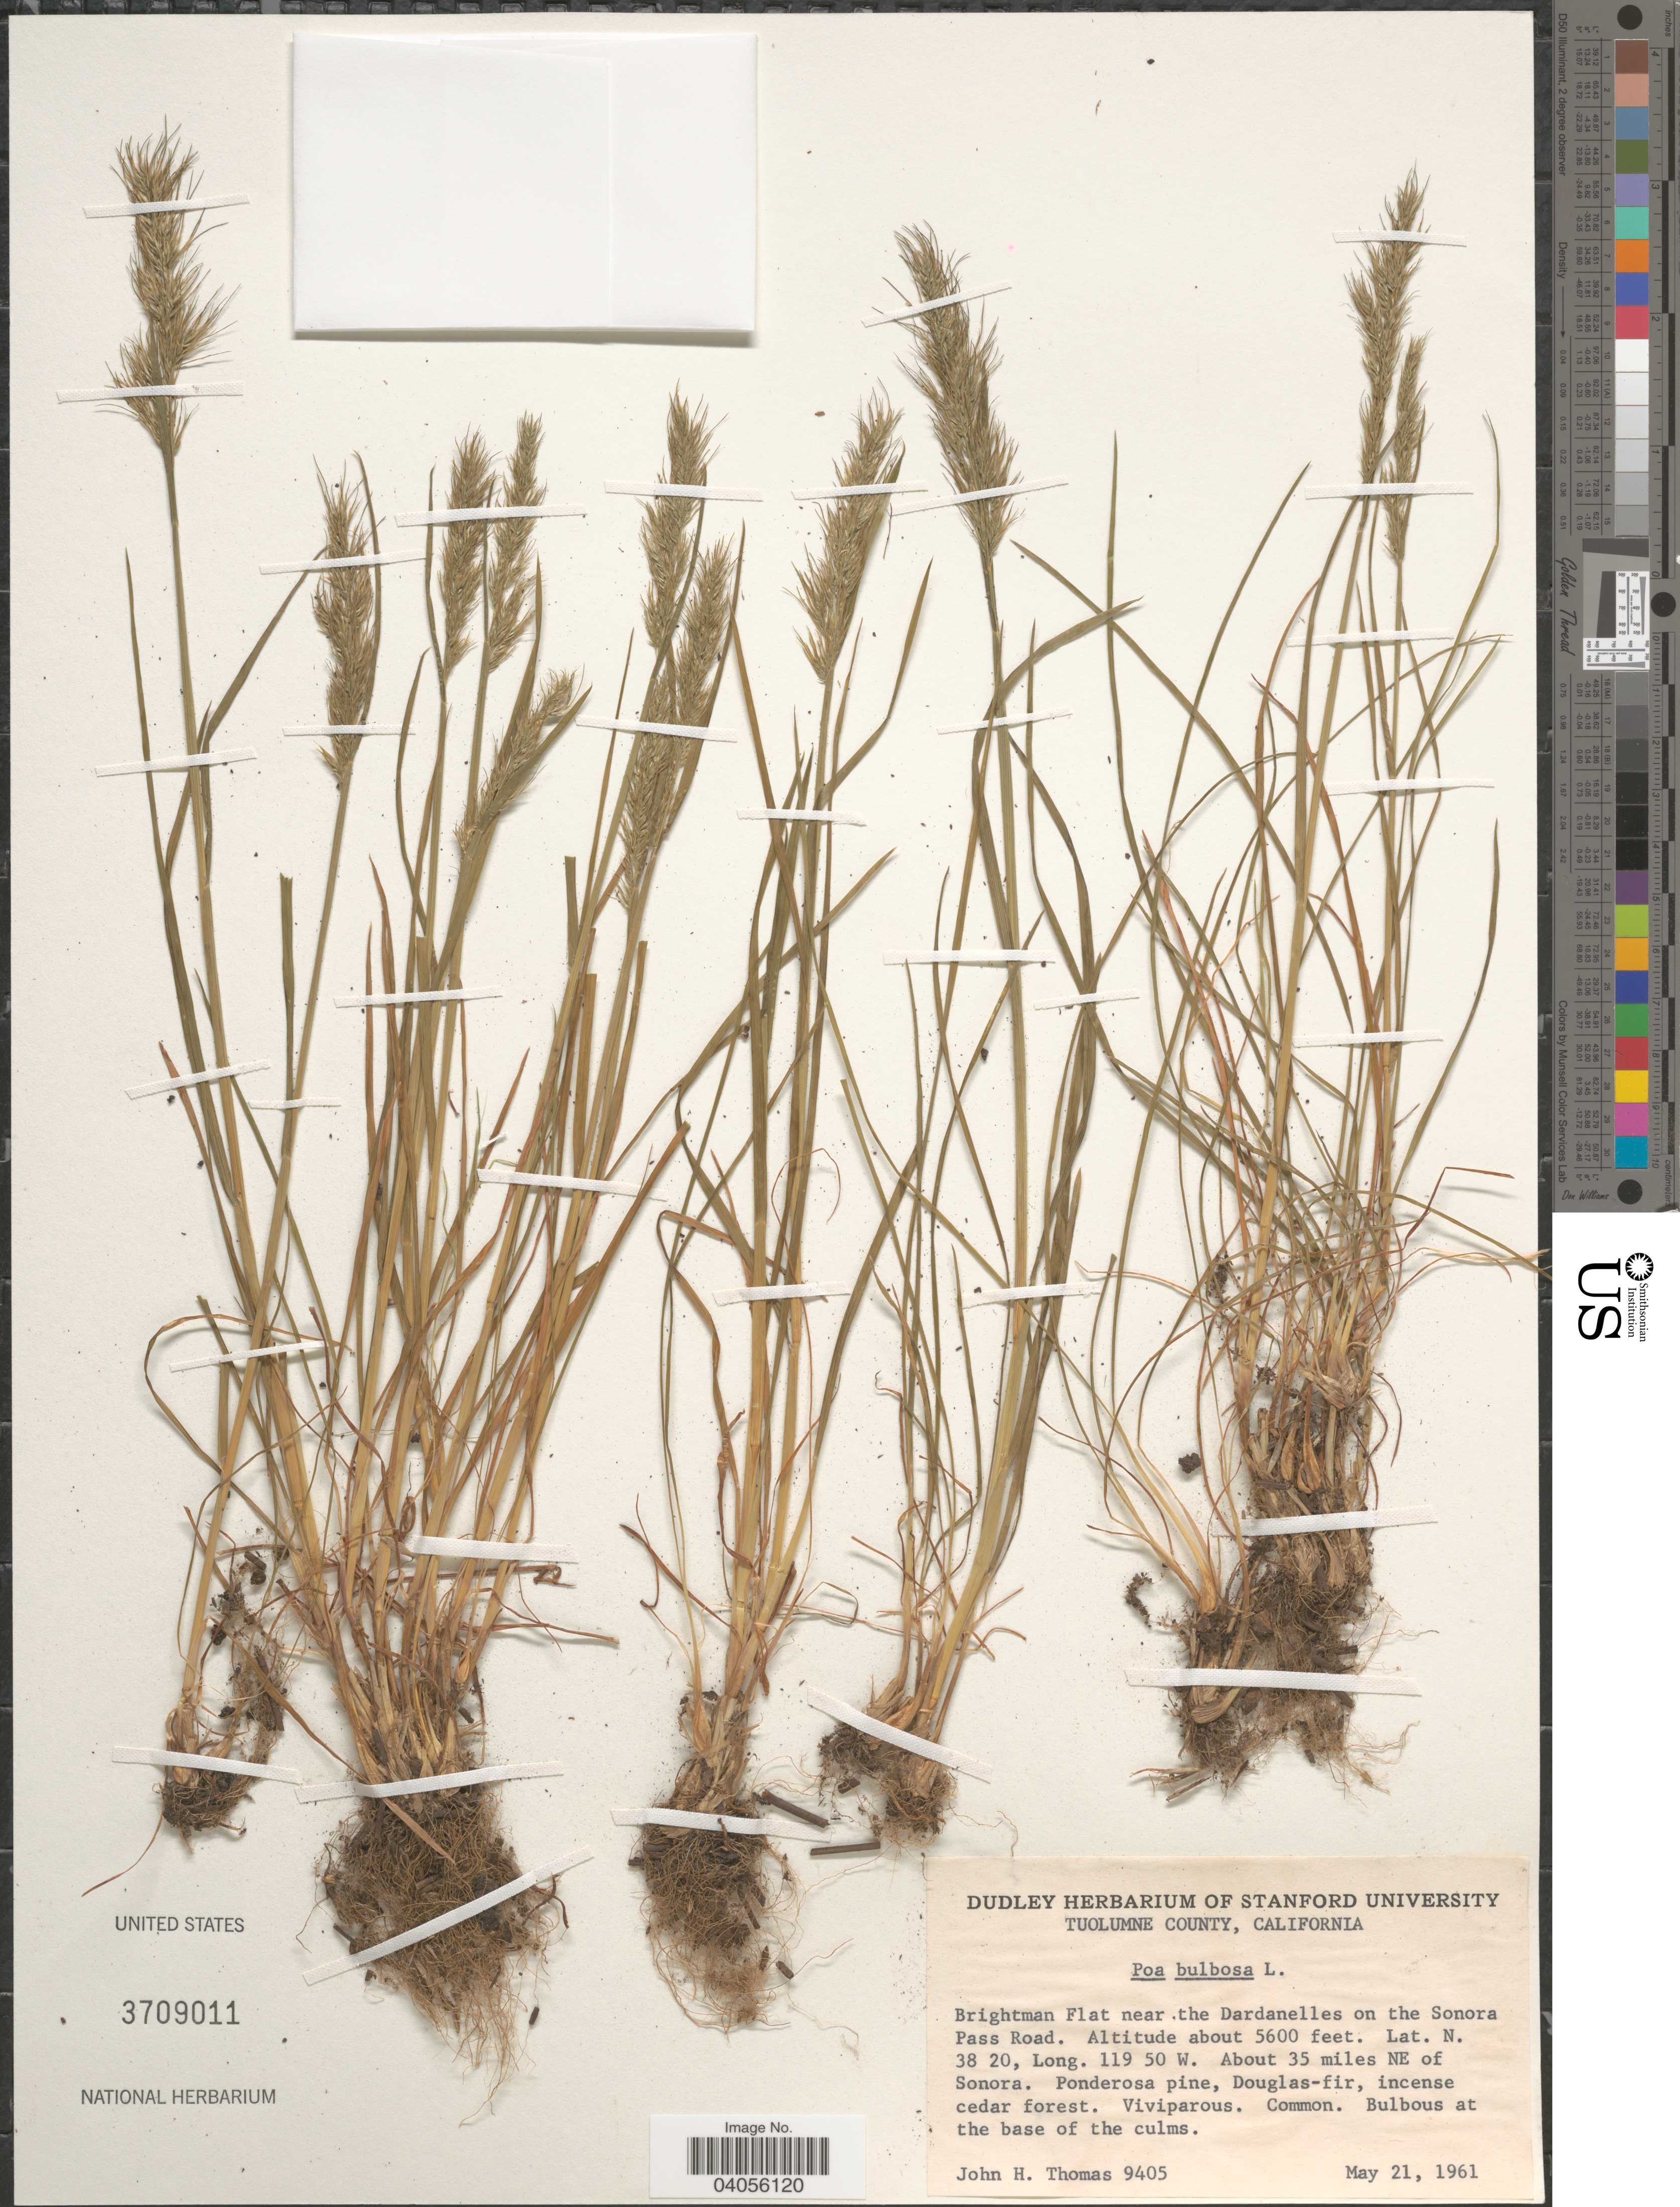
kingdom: Plantae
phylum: Tracheophyta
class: Liliopsida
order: Poales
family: Poaceae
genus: Poa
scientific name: Poa iconia var. iconia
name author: Azn.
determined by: Soreng, Robert J., Research Associate (BOT), Smithsonian Institution - National Museum of Natural History (UNITED STATES)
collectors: J. H. Thomas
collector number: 9405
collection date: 1961-05-21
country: United States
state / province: California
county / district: Tuolumne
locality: Tuolumne County. Brightman Flat near the Dardanelles on the Sonora Pass Road. About 35 miles NE of Sonora.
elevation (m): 1707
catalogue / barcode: US 3709011